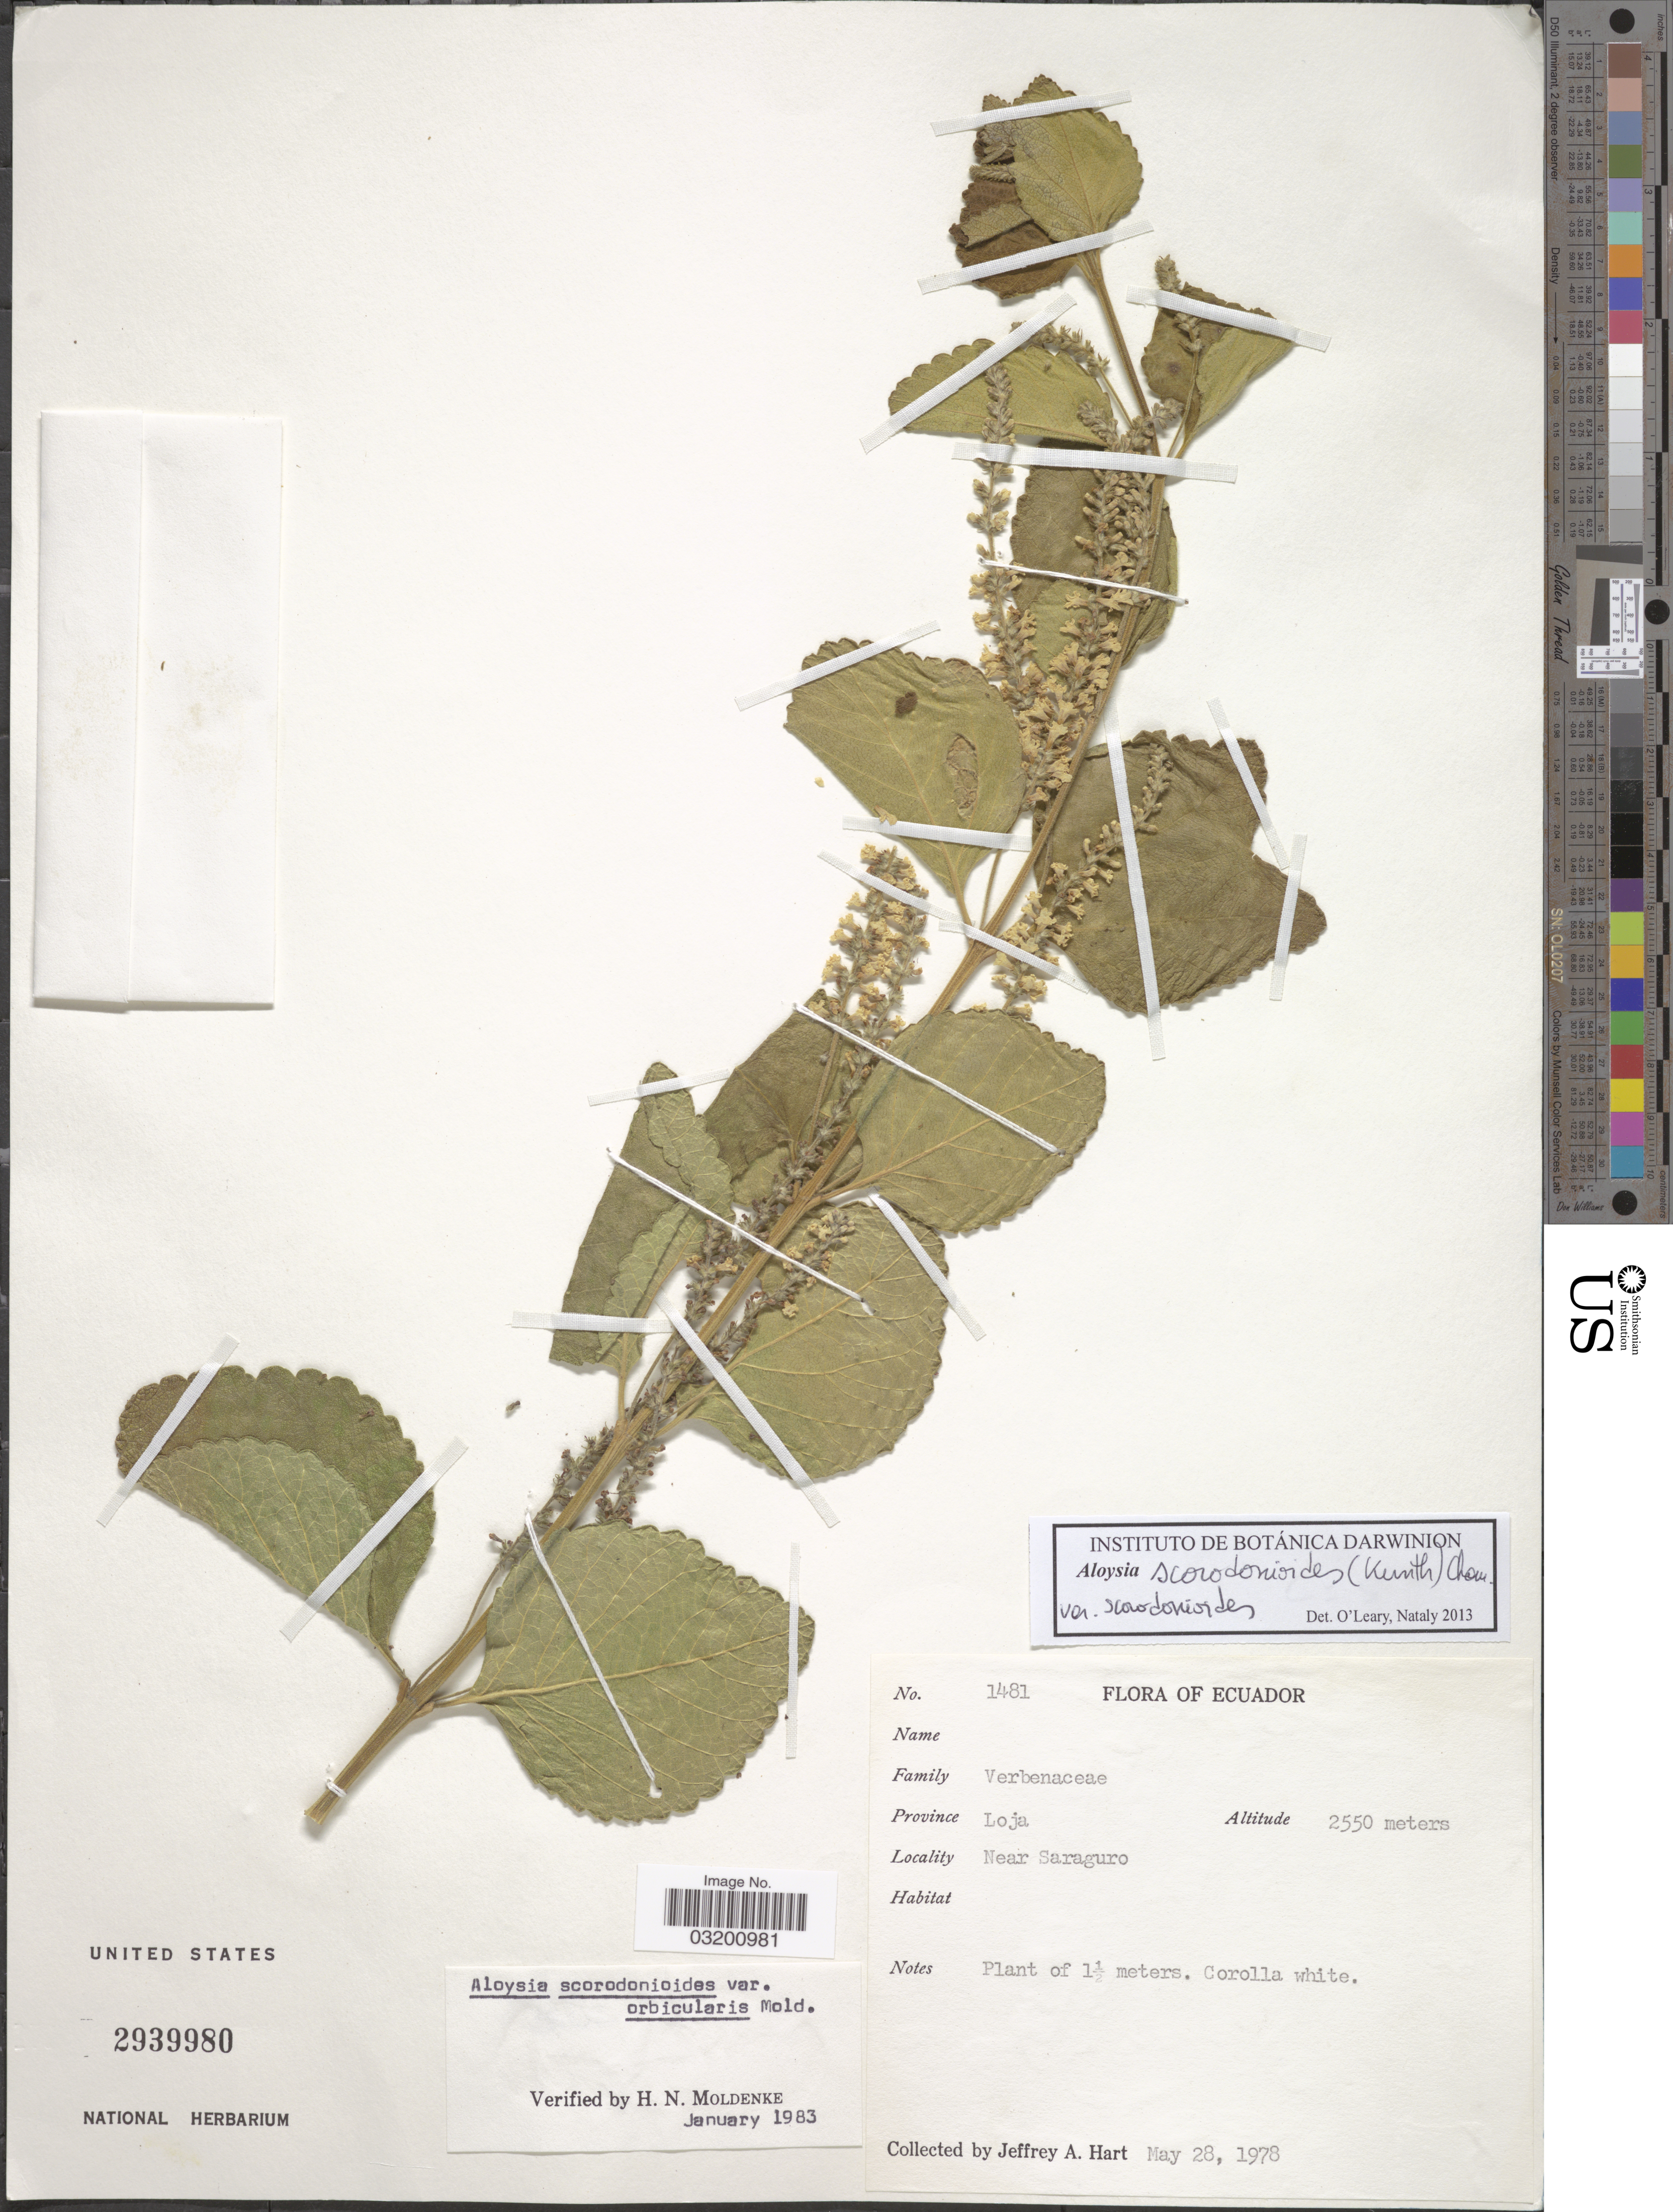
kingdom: Plantae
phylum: Tracheophyta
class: Magnoliopsida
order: Lamiales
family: Verbenaceae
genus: Aloysia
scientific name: Aloysia scorodonioides var. scorodonioides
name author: (Kunth) Cham.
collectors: J. A. Hart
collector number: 1481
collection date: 1978-05-28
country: Ecuador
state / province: Loja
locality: Near Saraguro.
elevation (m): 2550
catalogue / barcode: US 2939980